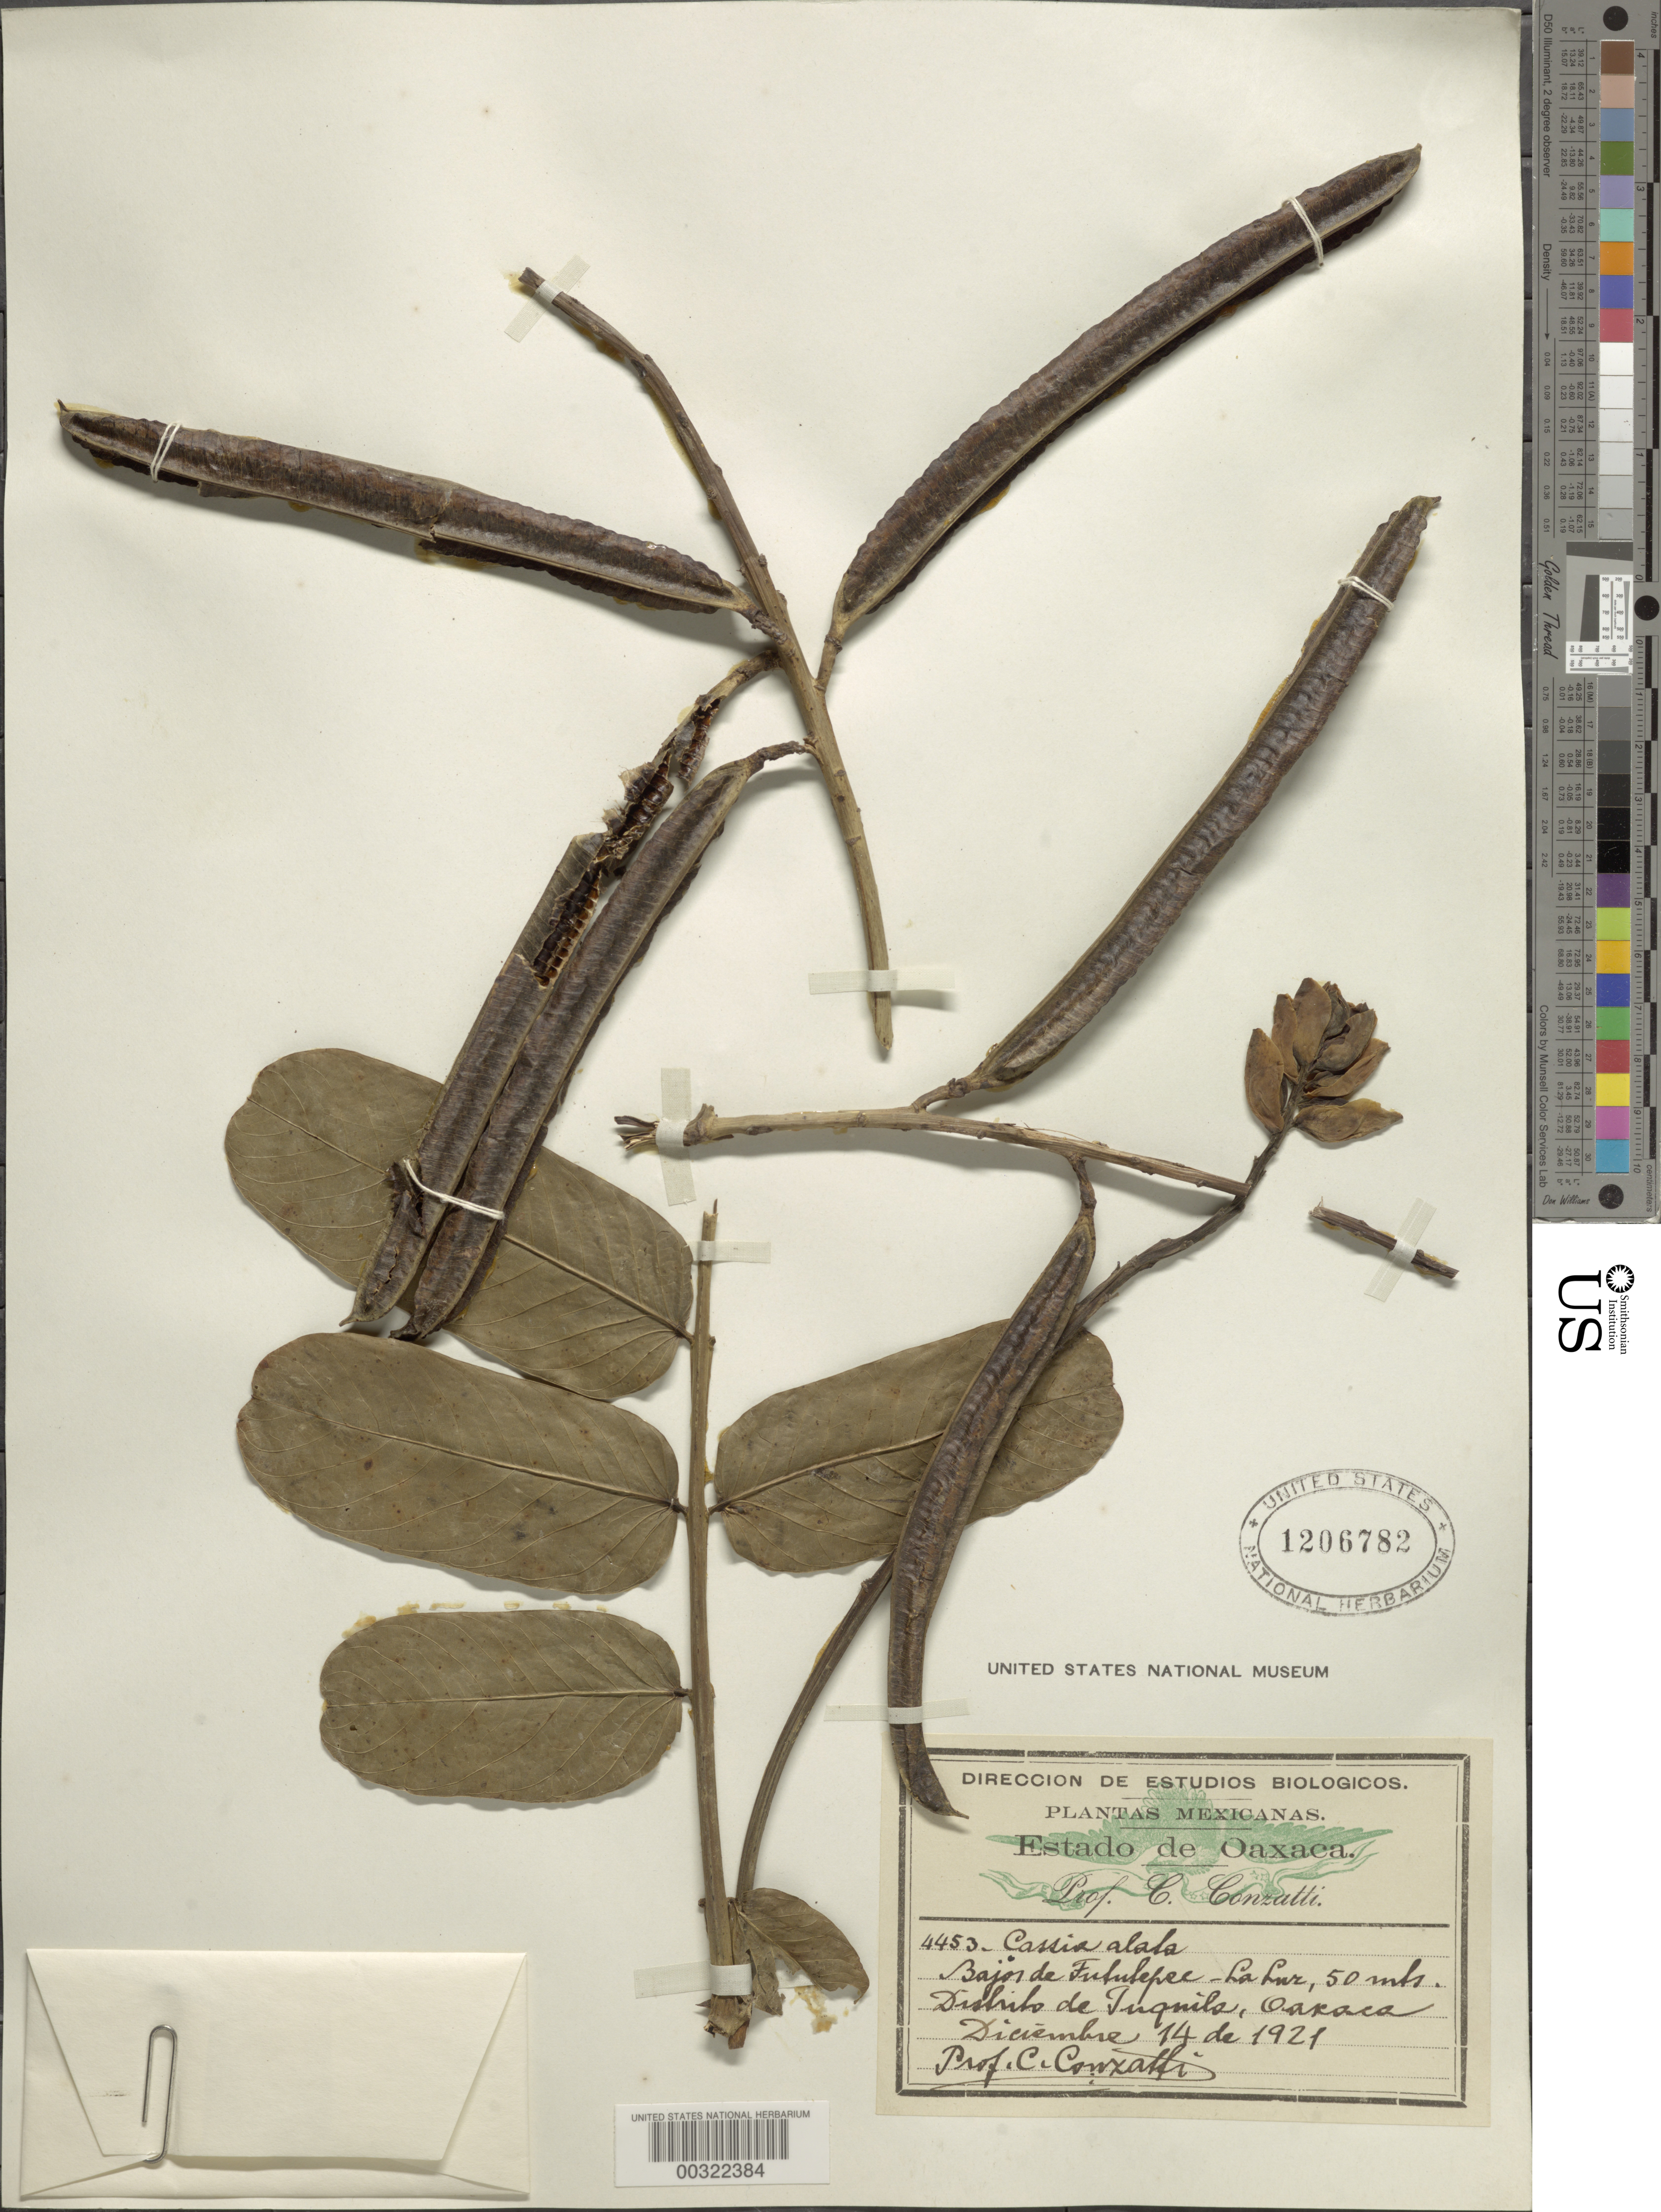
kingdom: Plantae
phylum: Tracheophyta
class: Magnoliopsida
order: Fabales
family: Fabaceae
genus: Senna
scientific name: Senna alata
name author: (L.) Roxb.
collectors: C. Conzatti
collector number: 4453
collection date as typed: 14 Dec 1921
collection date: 1921-12-14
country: Mexico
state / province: Oaxaca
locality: Tuquils mun. (?), bajor de fututepec - la lur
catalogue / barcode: US 1206782